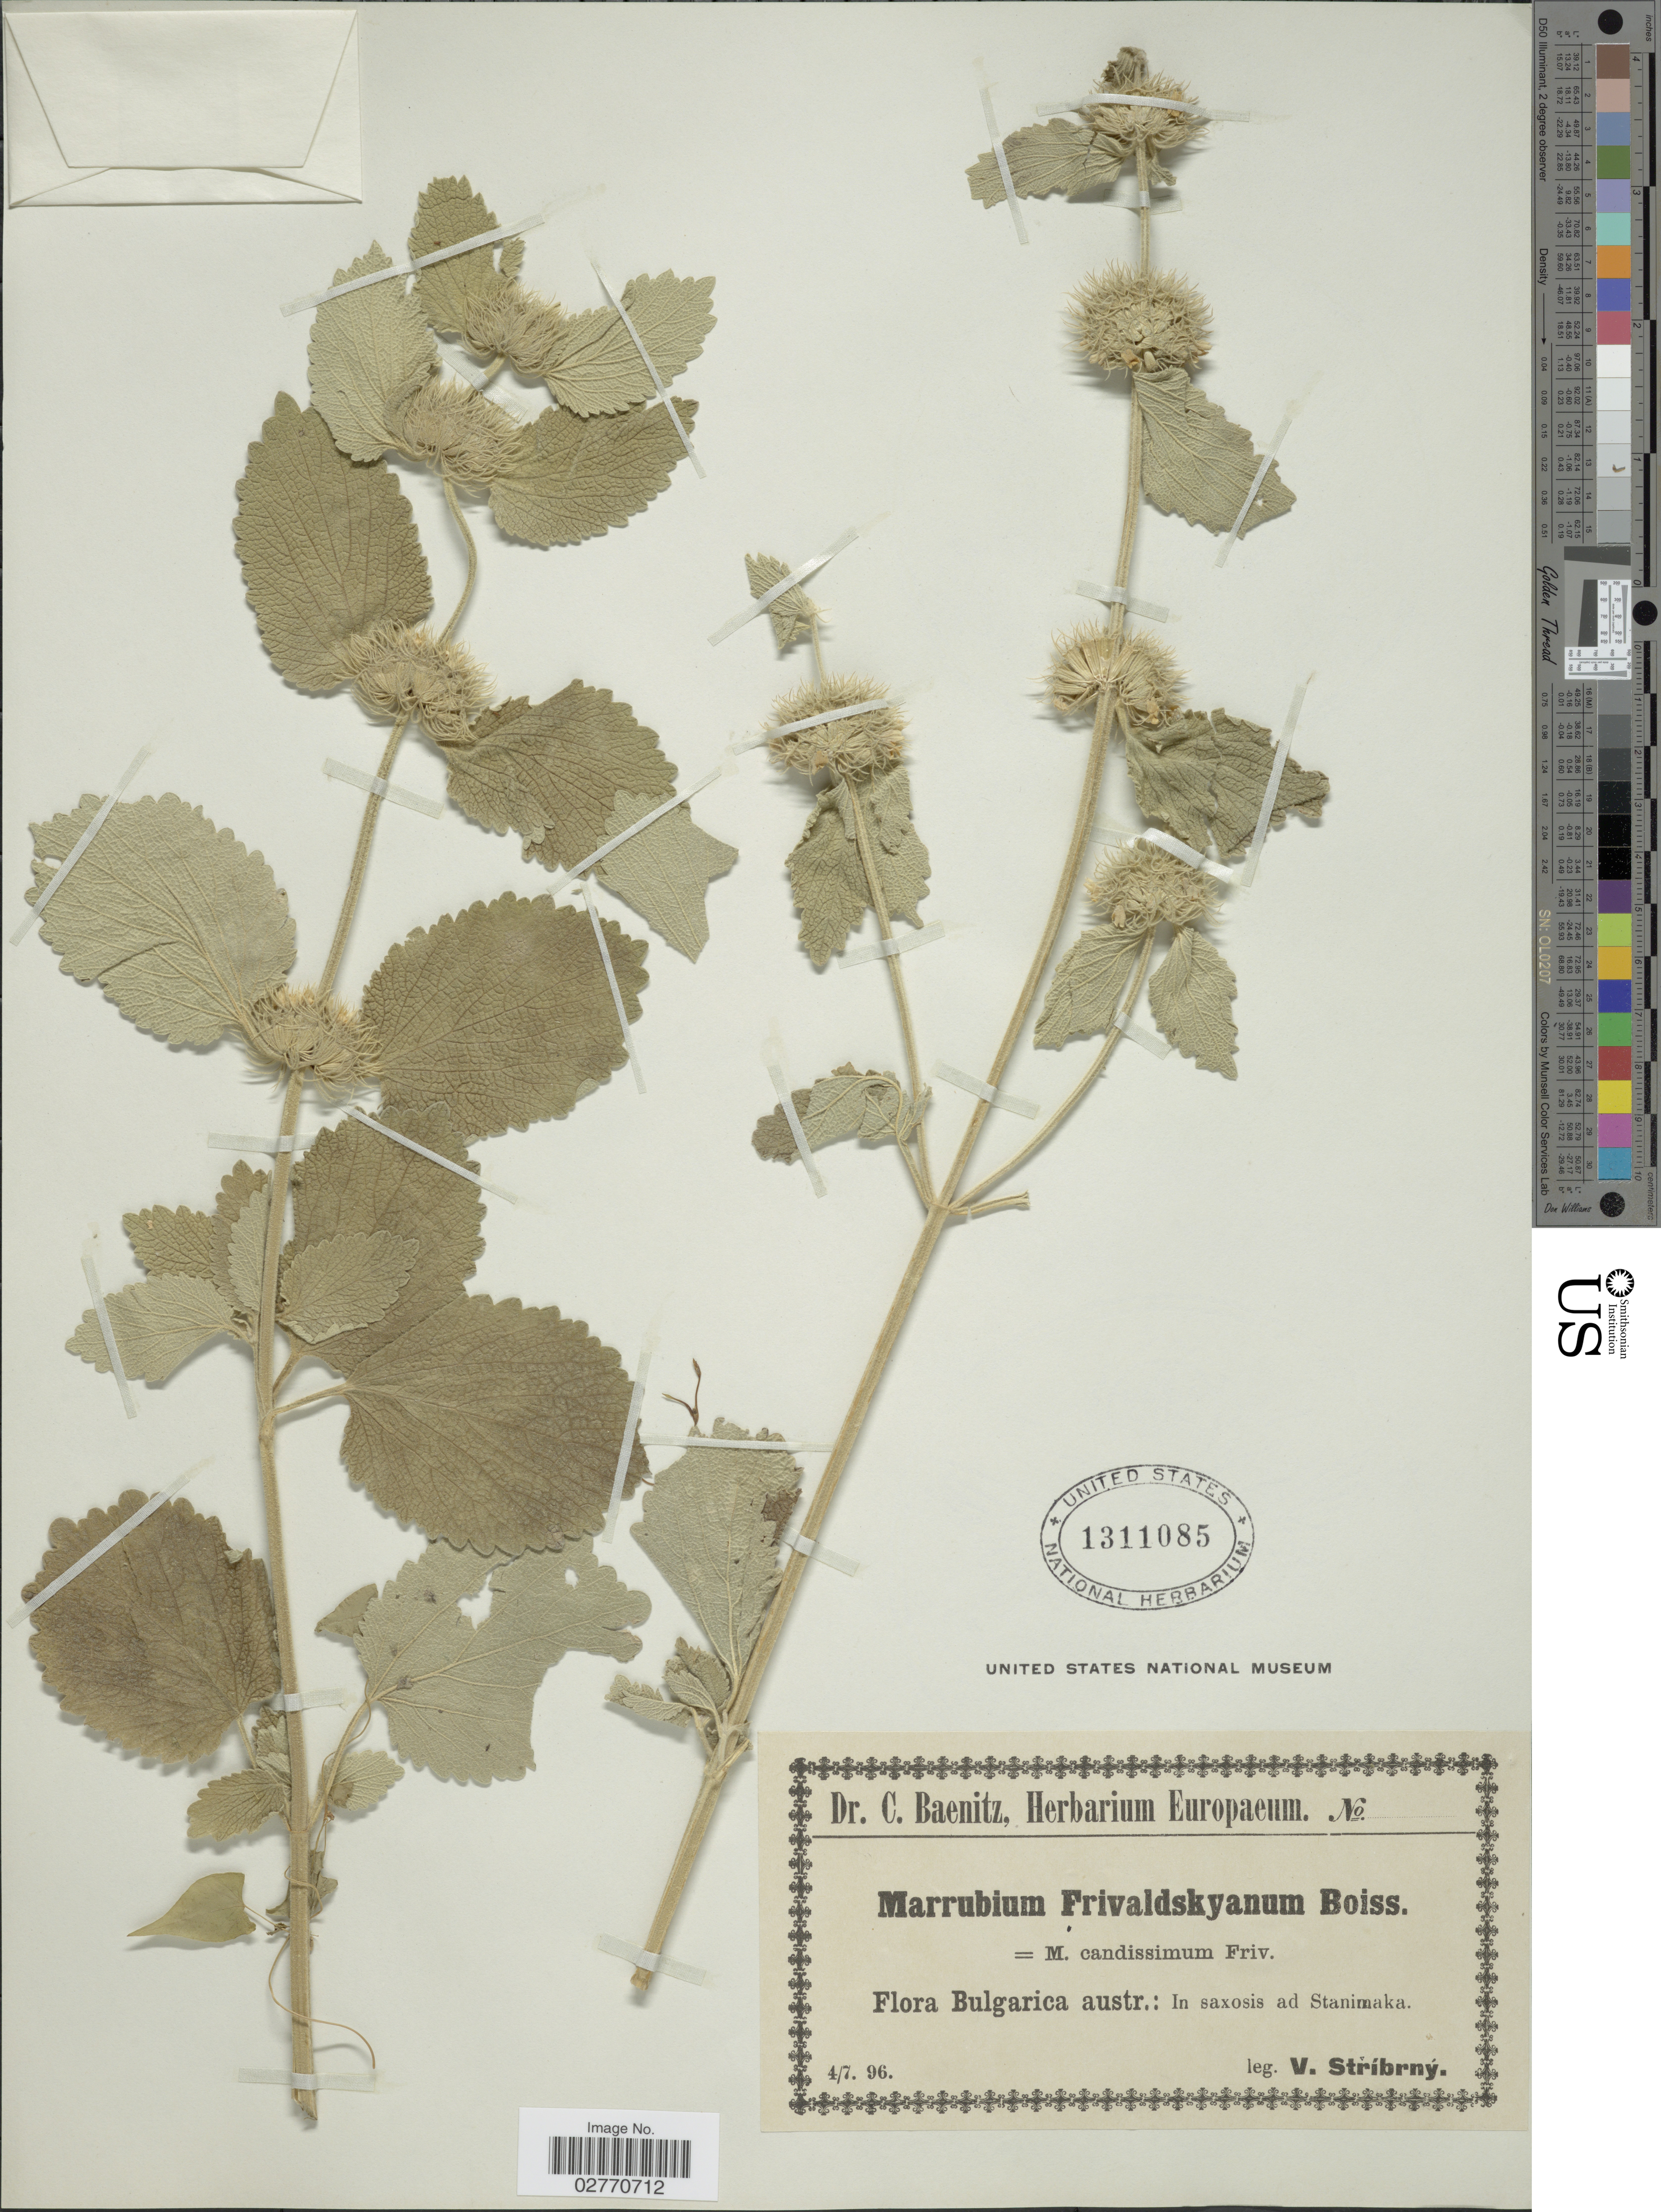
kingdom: Plantae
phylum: Tracheophyta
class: Magnoliopsida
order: Lamiales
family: Lamiaceae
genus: Marrubium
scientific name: Marrubium friwaldskyanum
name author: Boiss.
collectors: V. Stribrny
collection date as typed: Transcribed d/m/y: 4/7/96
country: Bulgaria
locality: Bulgarica austr.: In saxosis ad Stanimaka.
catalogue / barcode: US 1311085